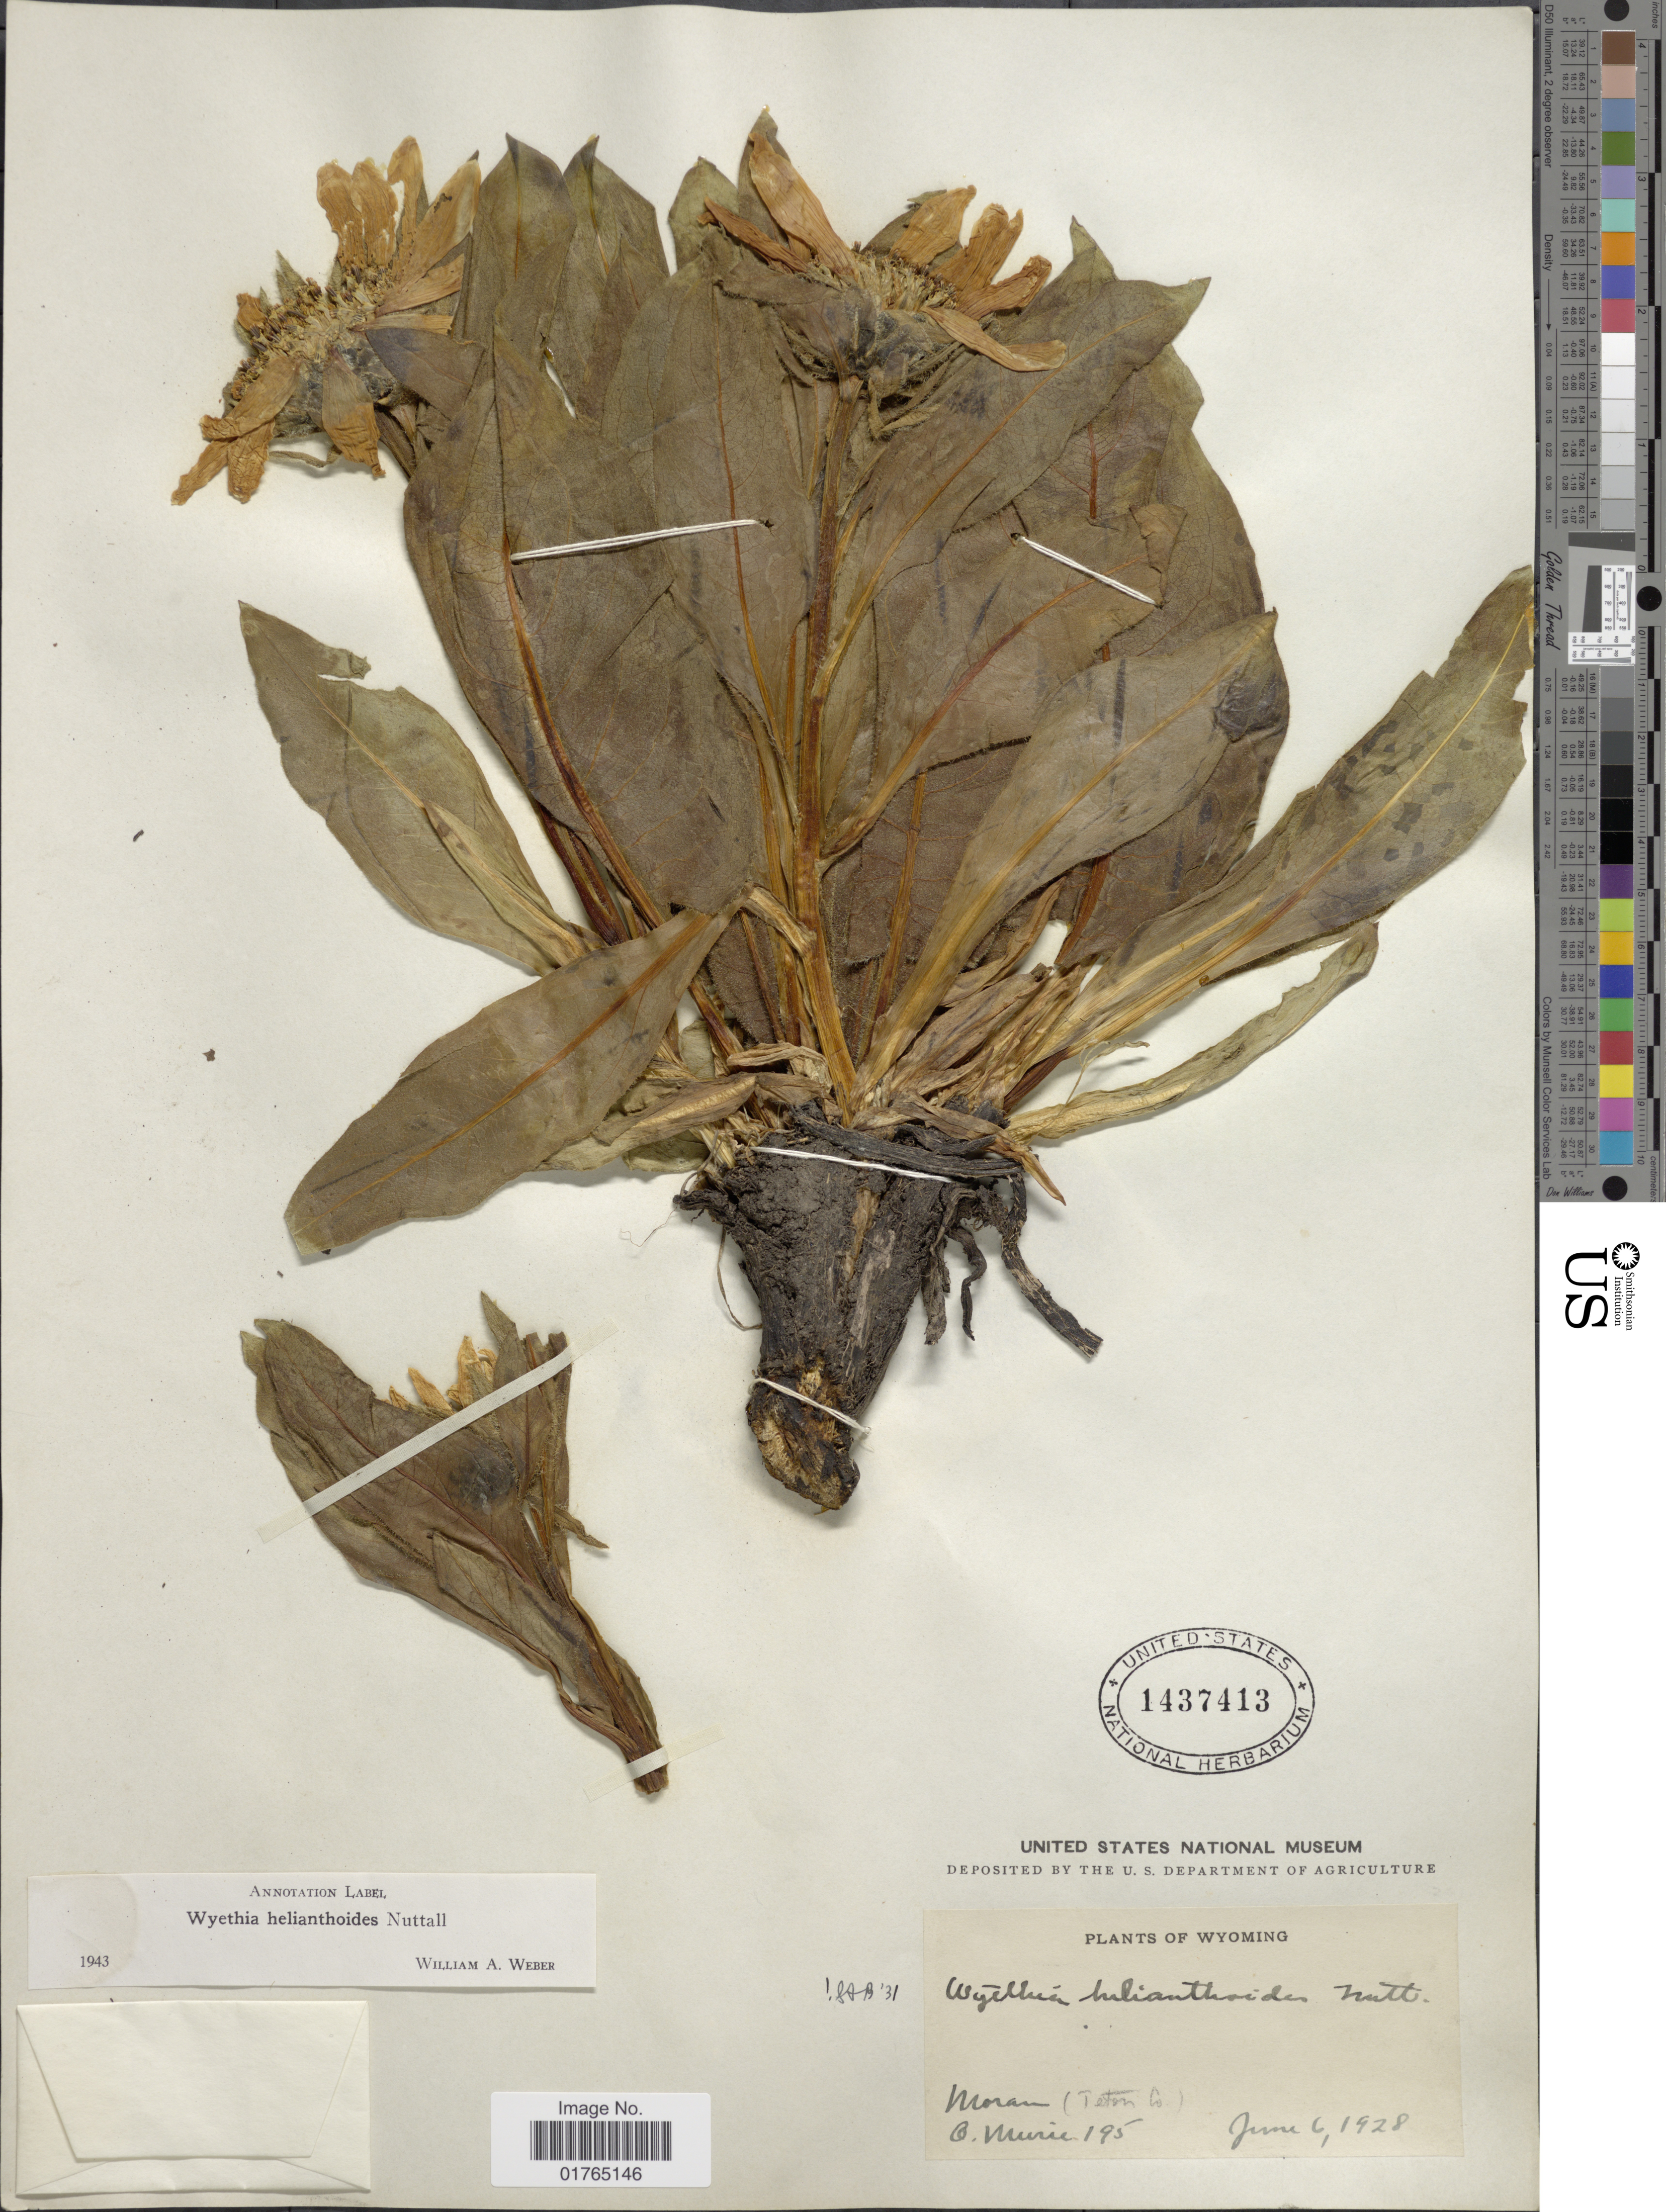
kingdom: Plantae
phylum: Tracheophyta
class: Magnoliopsida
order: Asterales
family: Asteraceae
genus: Wyethia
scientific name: Wyethia helianthoides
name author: Nutt.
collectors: A. Murie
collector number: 195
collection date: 1928-06-06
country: United States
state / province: Wyoming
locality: Moran (Teton Co.)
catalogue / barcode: US 1437413